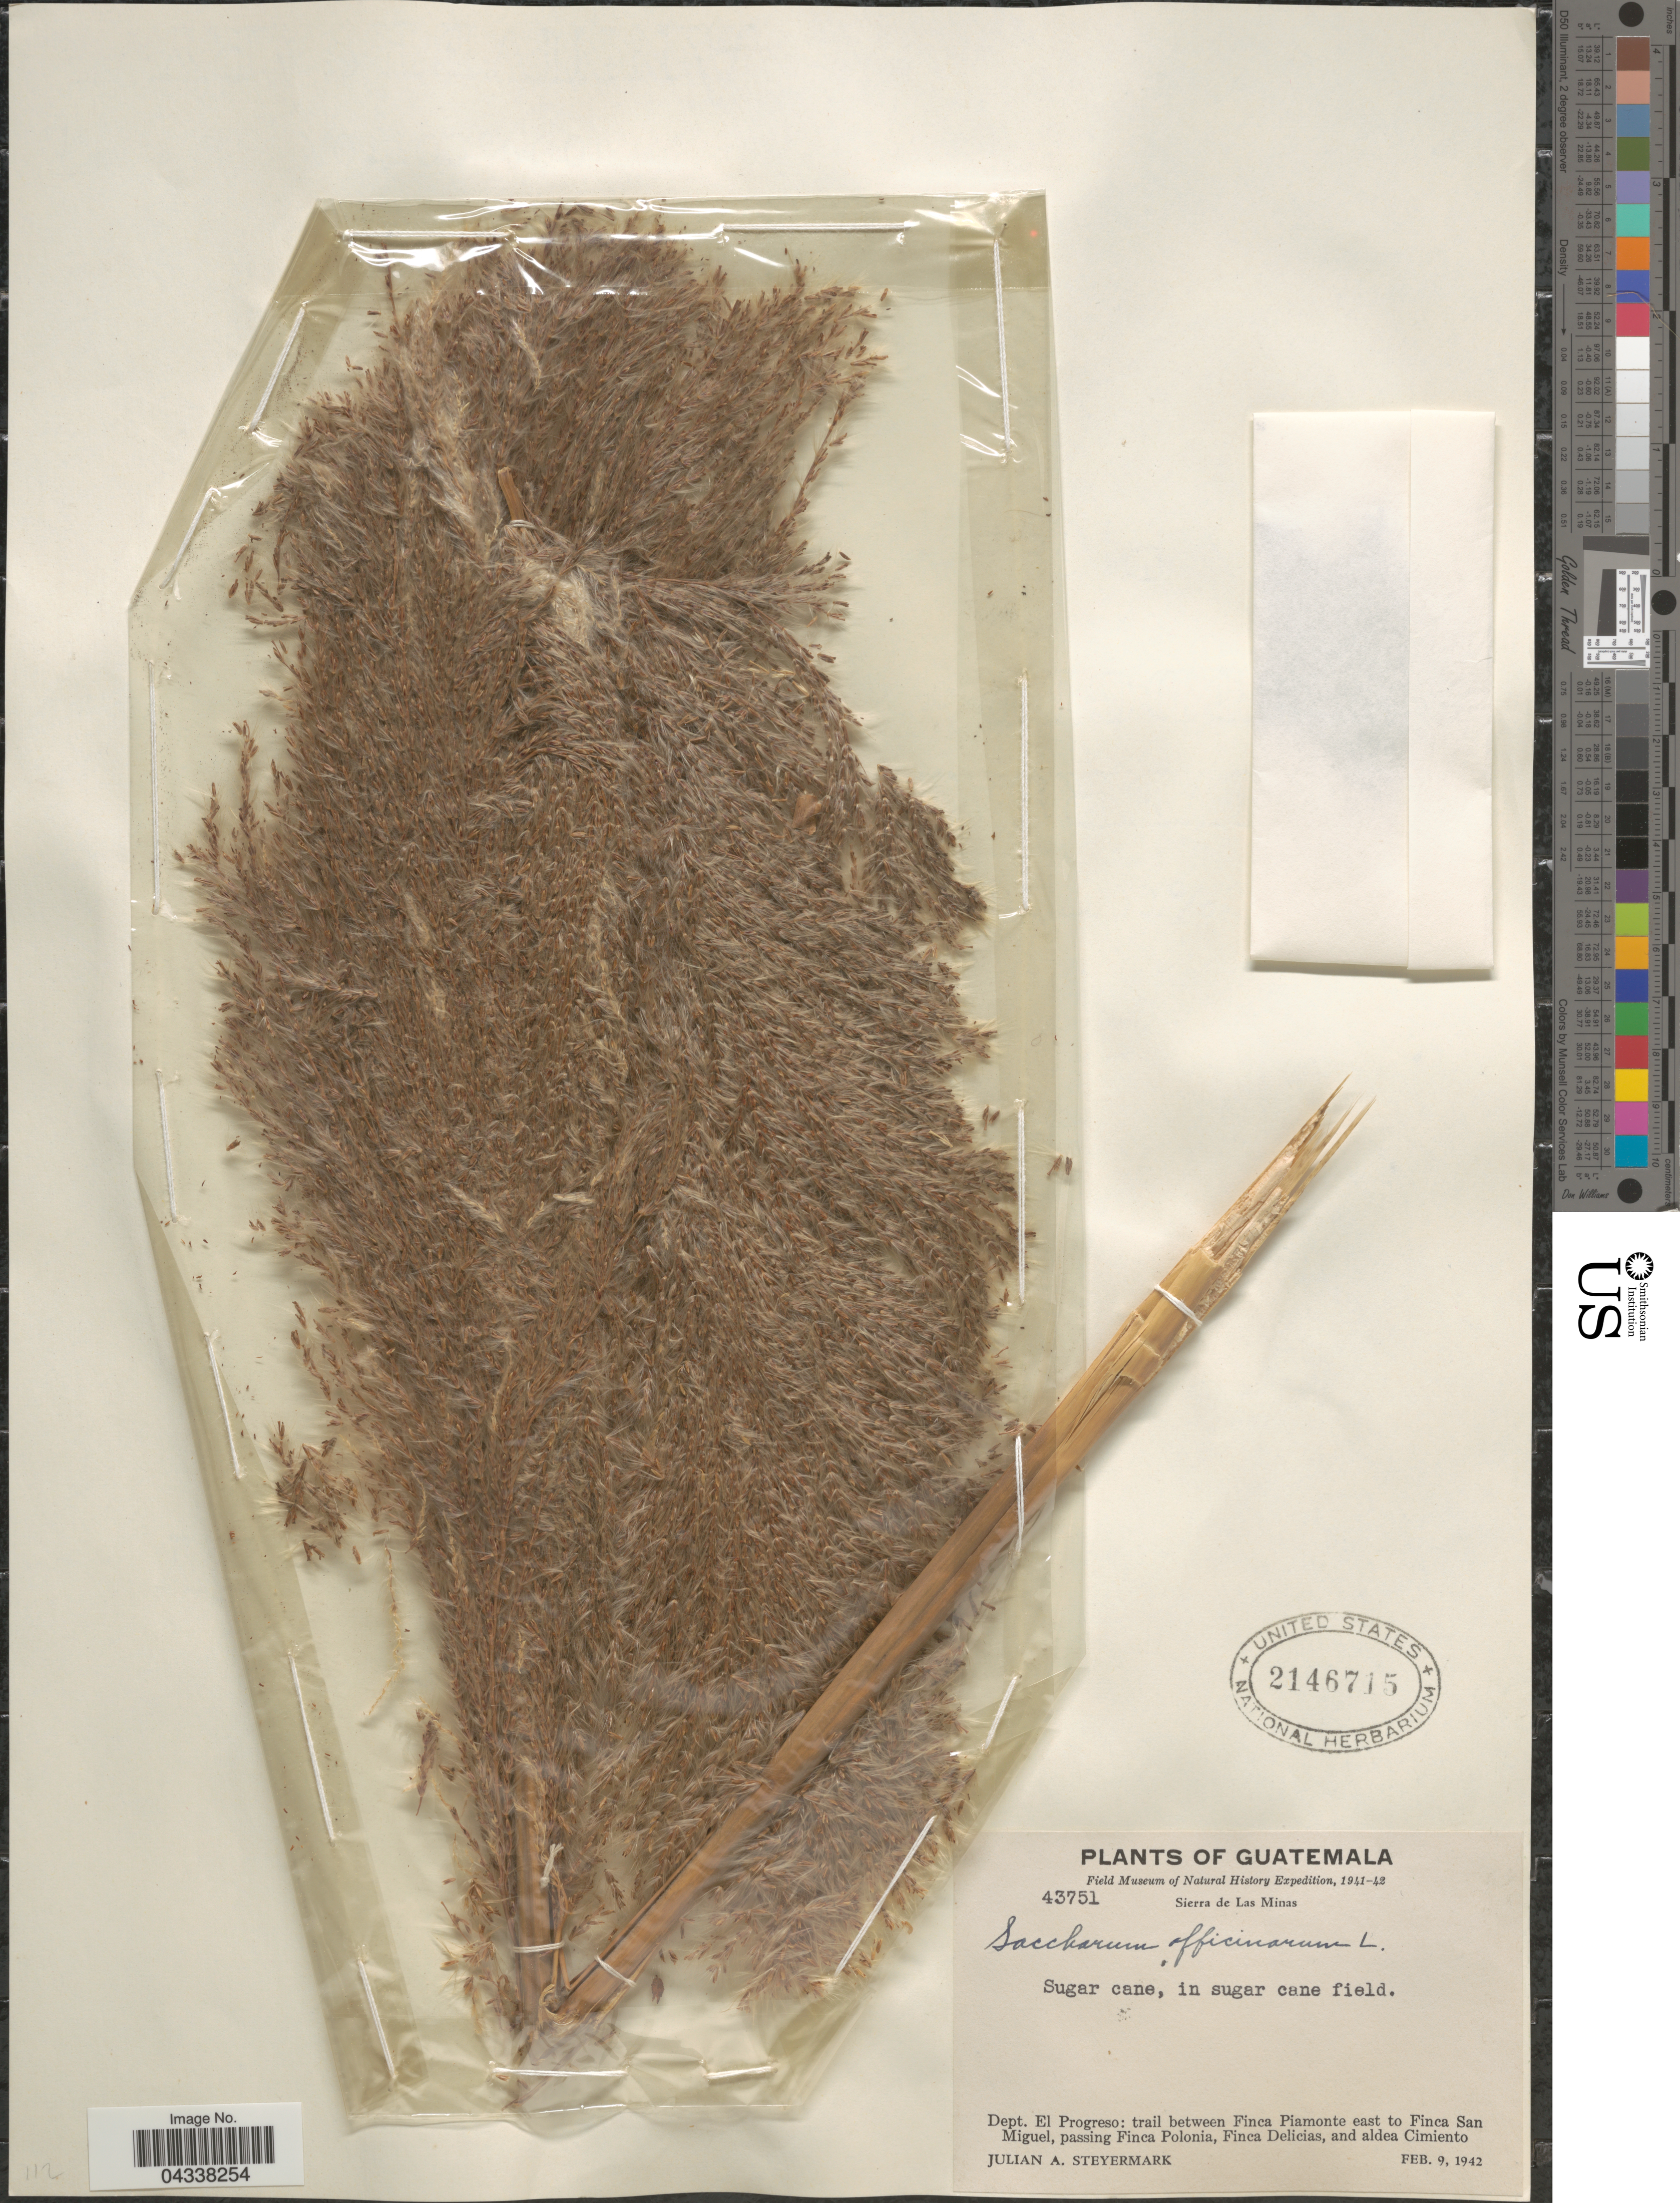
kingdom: Plantae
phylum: Tracheophyta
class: Liliopsida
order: Poales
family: Poaceae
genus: Saccharum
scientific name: Saccharum officinarum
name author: L.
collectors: J. Steyermark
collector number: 43751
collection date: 1942-02-09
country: Guatemala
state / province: El Progreso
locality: Field Museum of Natural History Expedition, 1941-42. Sierra de Las Minas. Dept. El Progreso: trail between Finca Piamonte east to Finca San Miguel, passing Finca Polonia, Finca Delicias, and aldea Cimiento.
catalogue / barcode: US 2146715